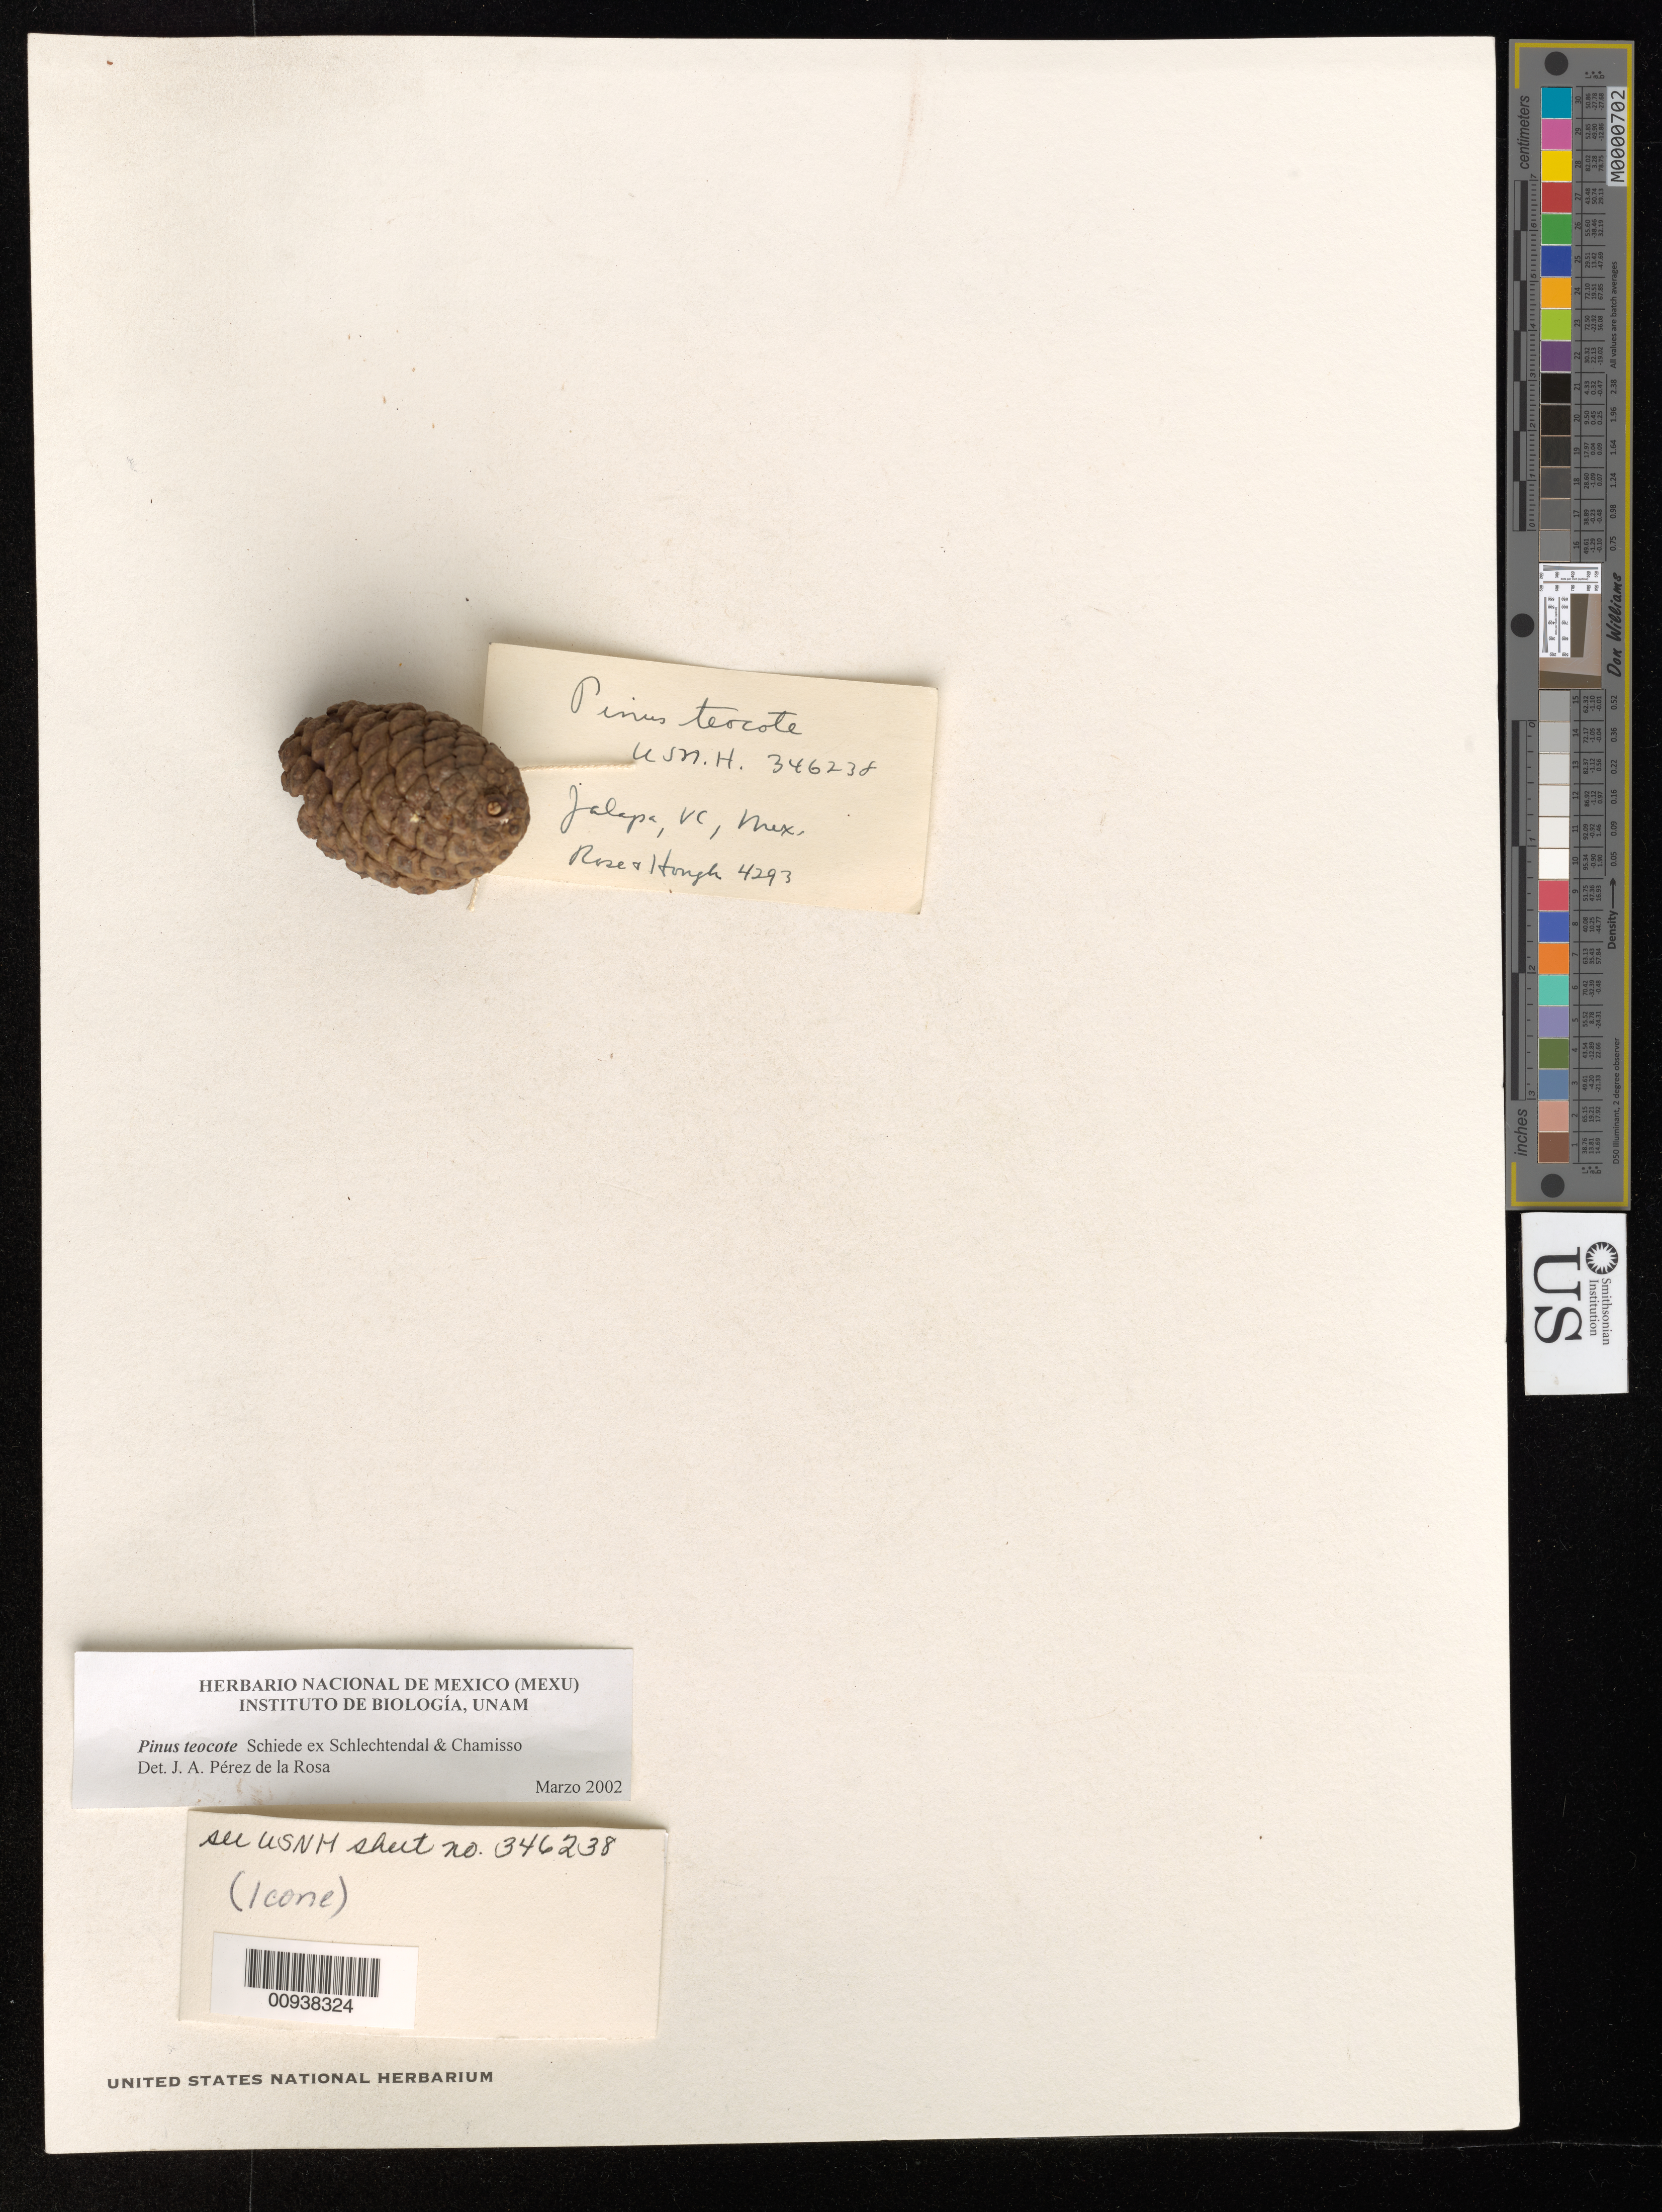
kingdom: Plantae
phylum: Tracheophyta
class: Pinopsida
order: Pinales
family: Pinaceae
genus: Pinus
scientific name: Pinus teocote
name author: Schltdl. & Cham.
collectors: J. N. Rose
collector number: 4293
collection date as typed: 17 May 1899 to 22 May 1899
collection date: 1899-05-17/1899-05-22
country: Mexico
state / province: Veracruz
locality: Jalapa.